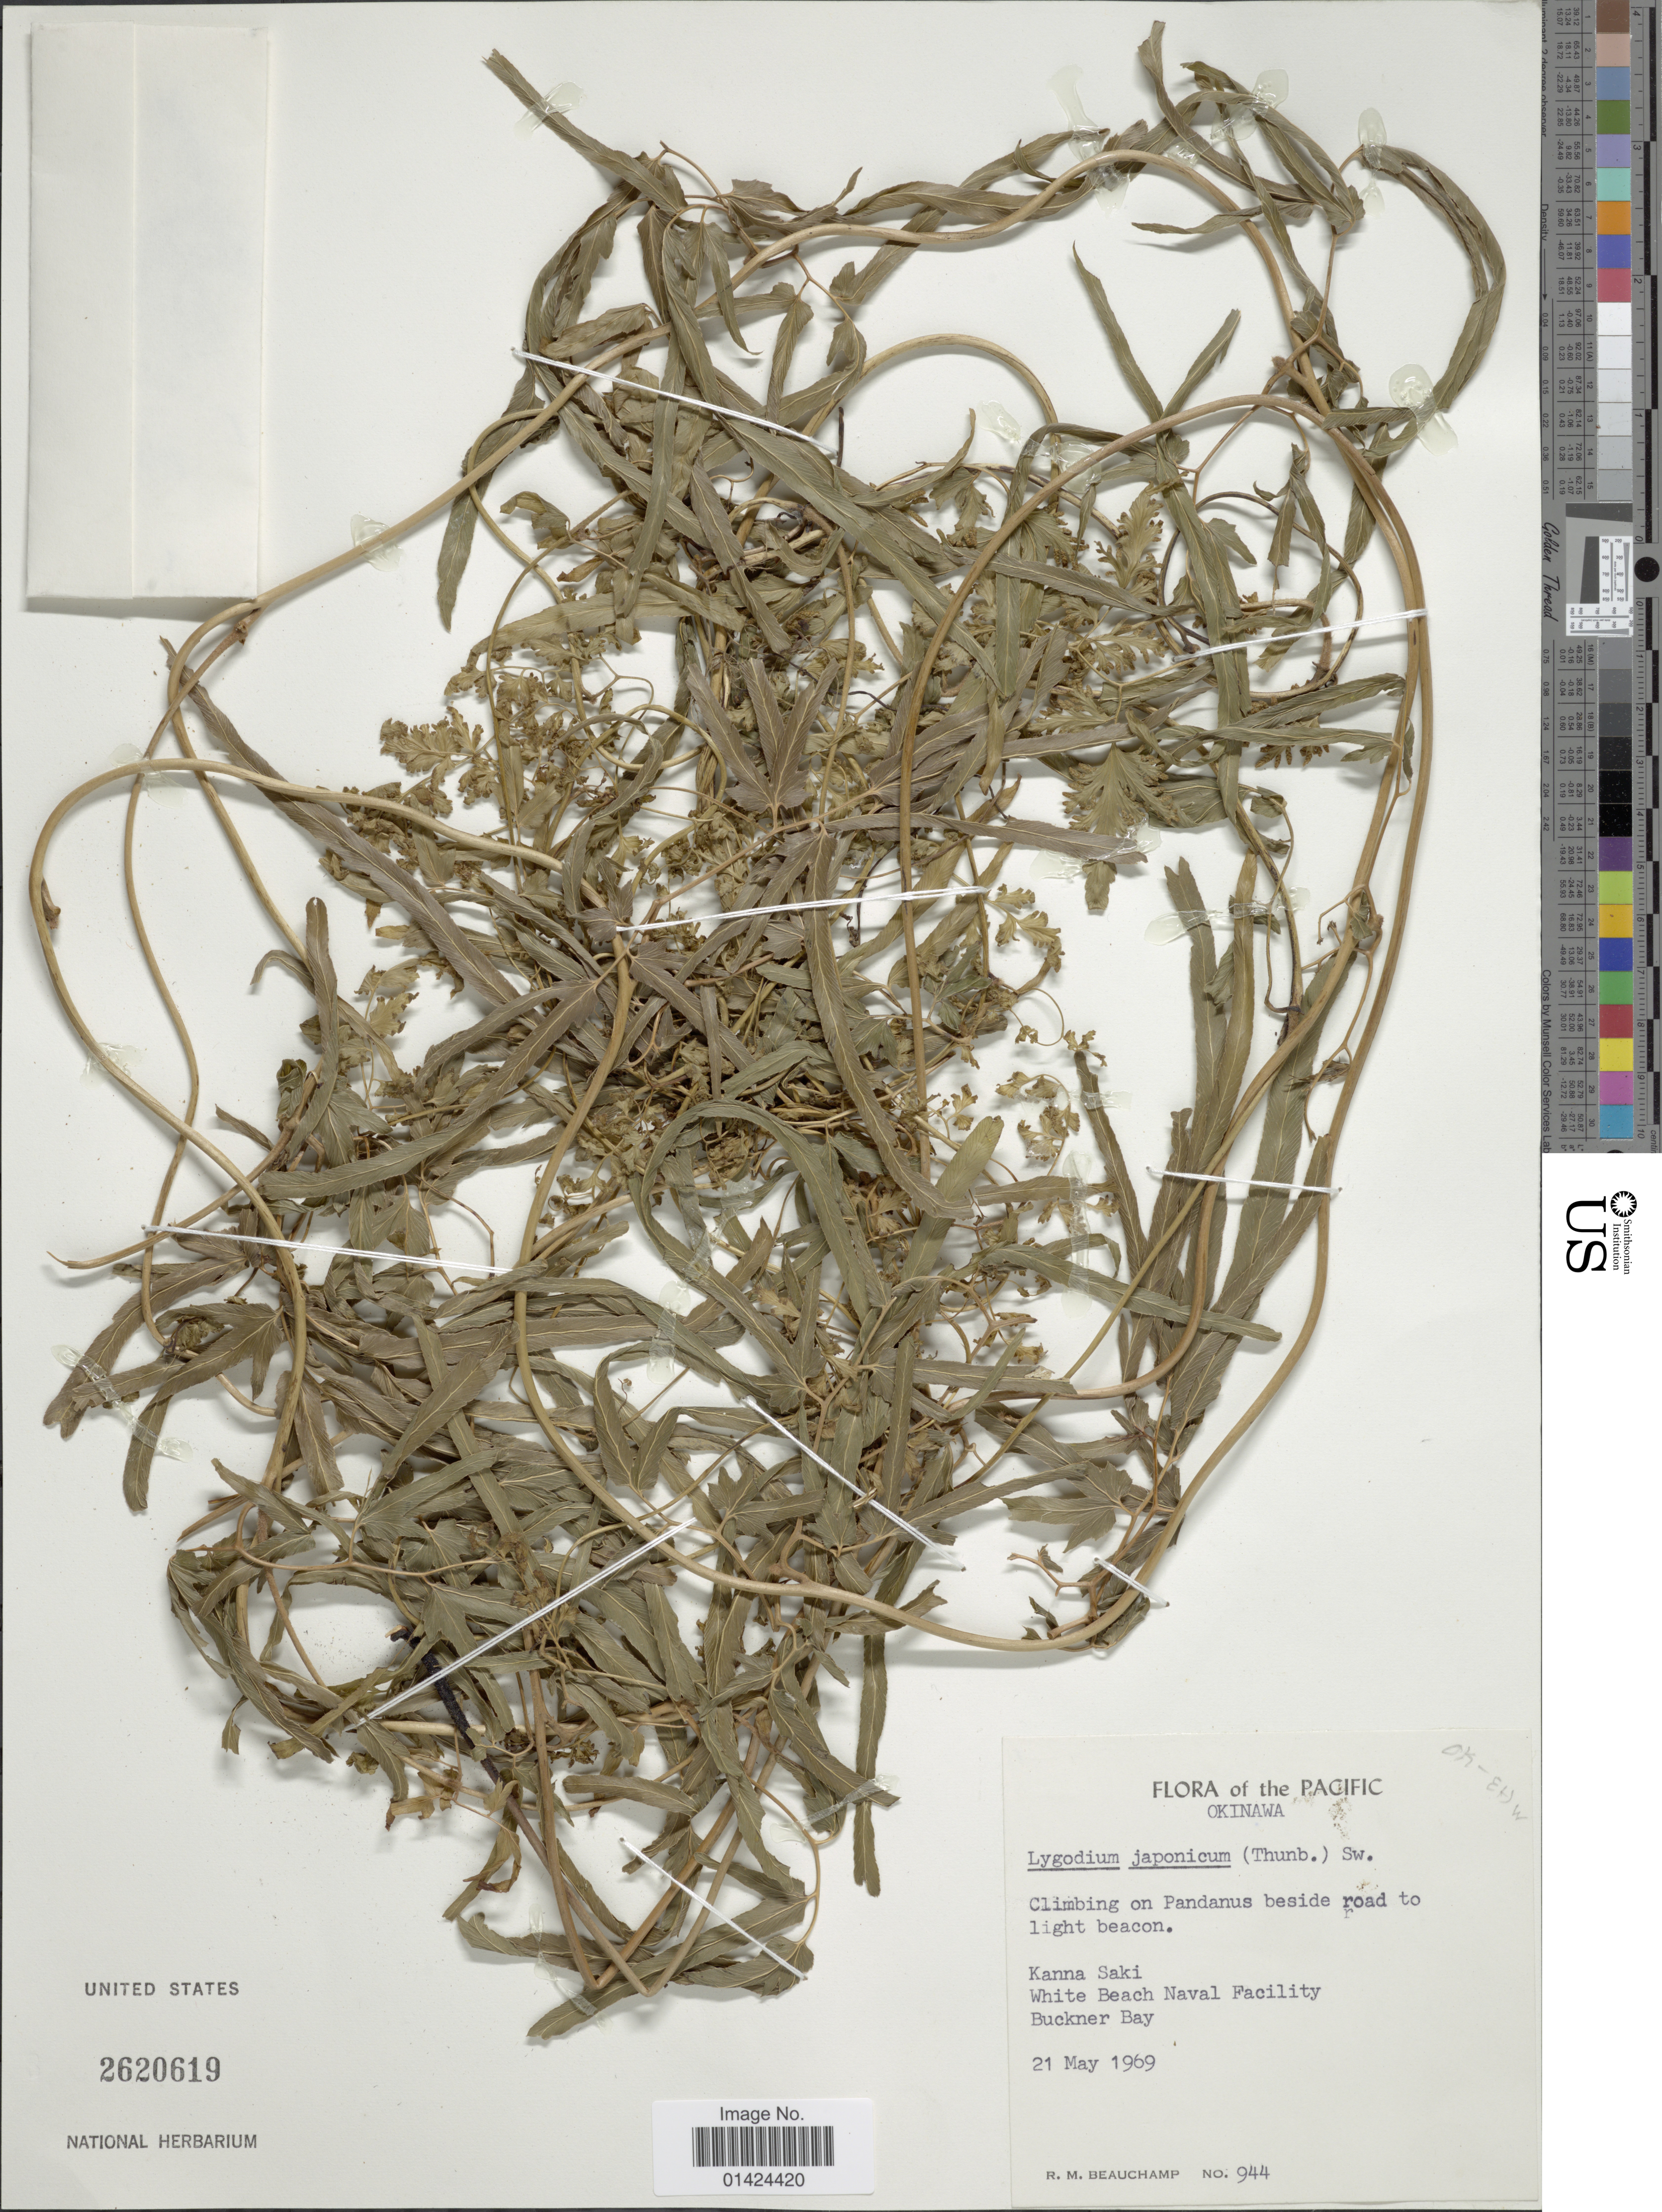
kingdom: Plantae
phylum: Tracheophyta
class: Polypodiopsida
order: Schizaeales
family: Lygodiaceae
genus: Lygodium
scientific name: Lygodium japonicum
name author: (Thunb.) Sw.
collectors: R. Beauchamp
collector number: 944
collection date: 1969-05-21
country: Japan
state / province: Okinawa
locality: Pacific. Kanna Saki. White beach Naval Facility. Buckner Bay.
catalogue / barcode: US 2620619